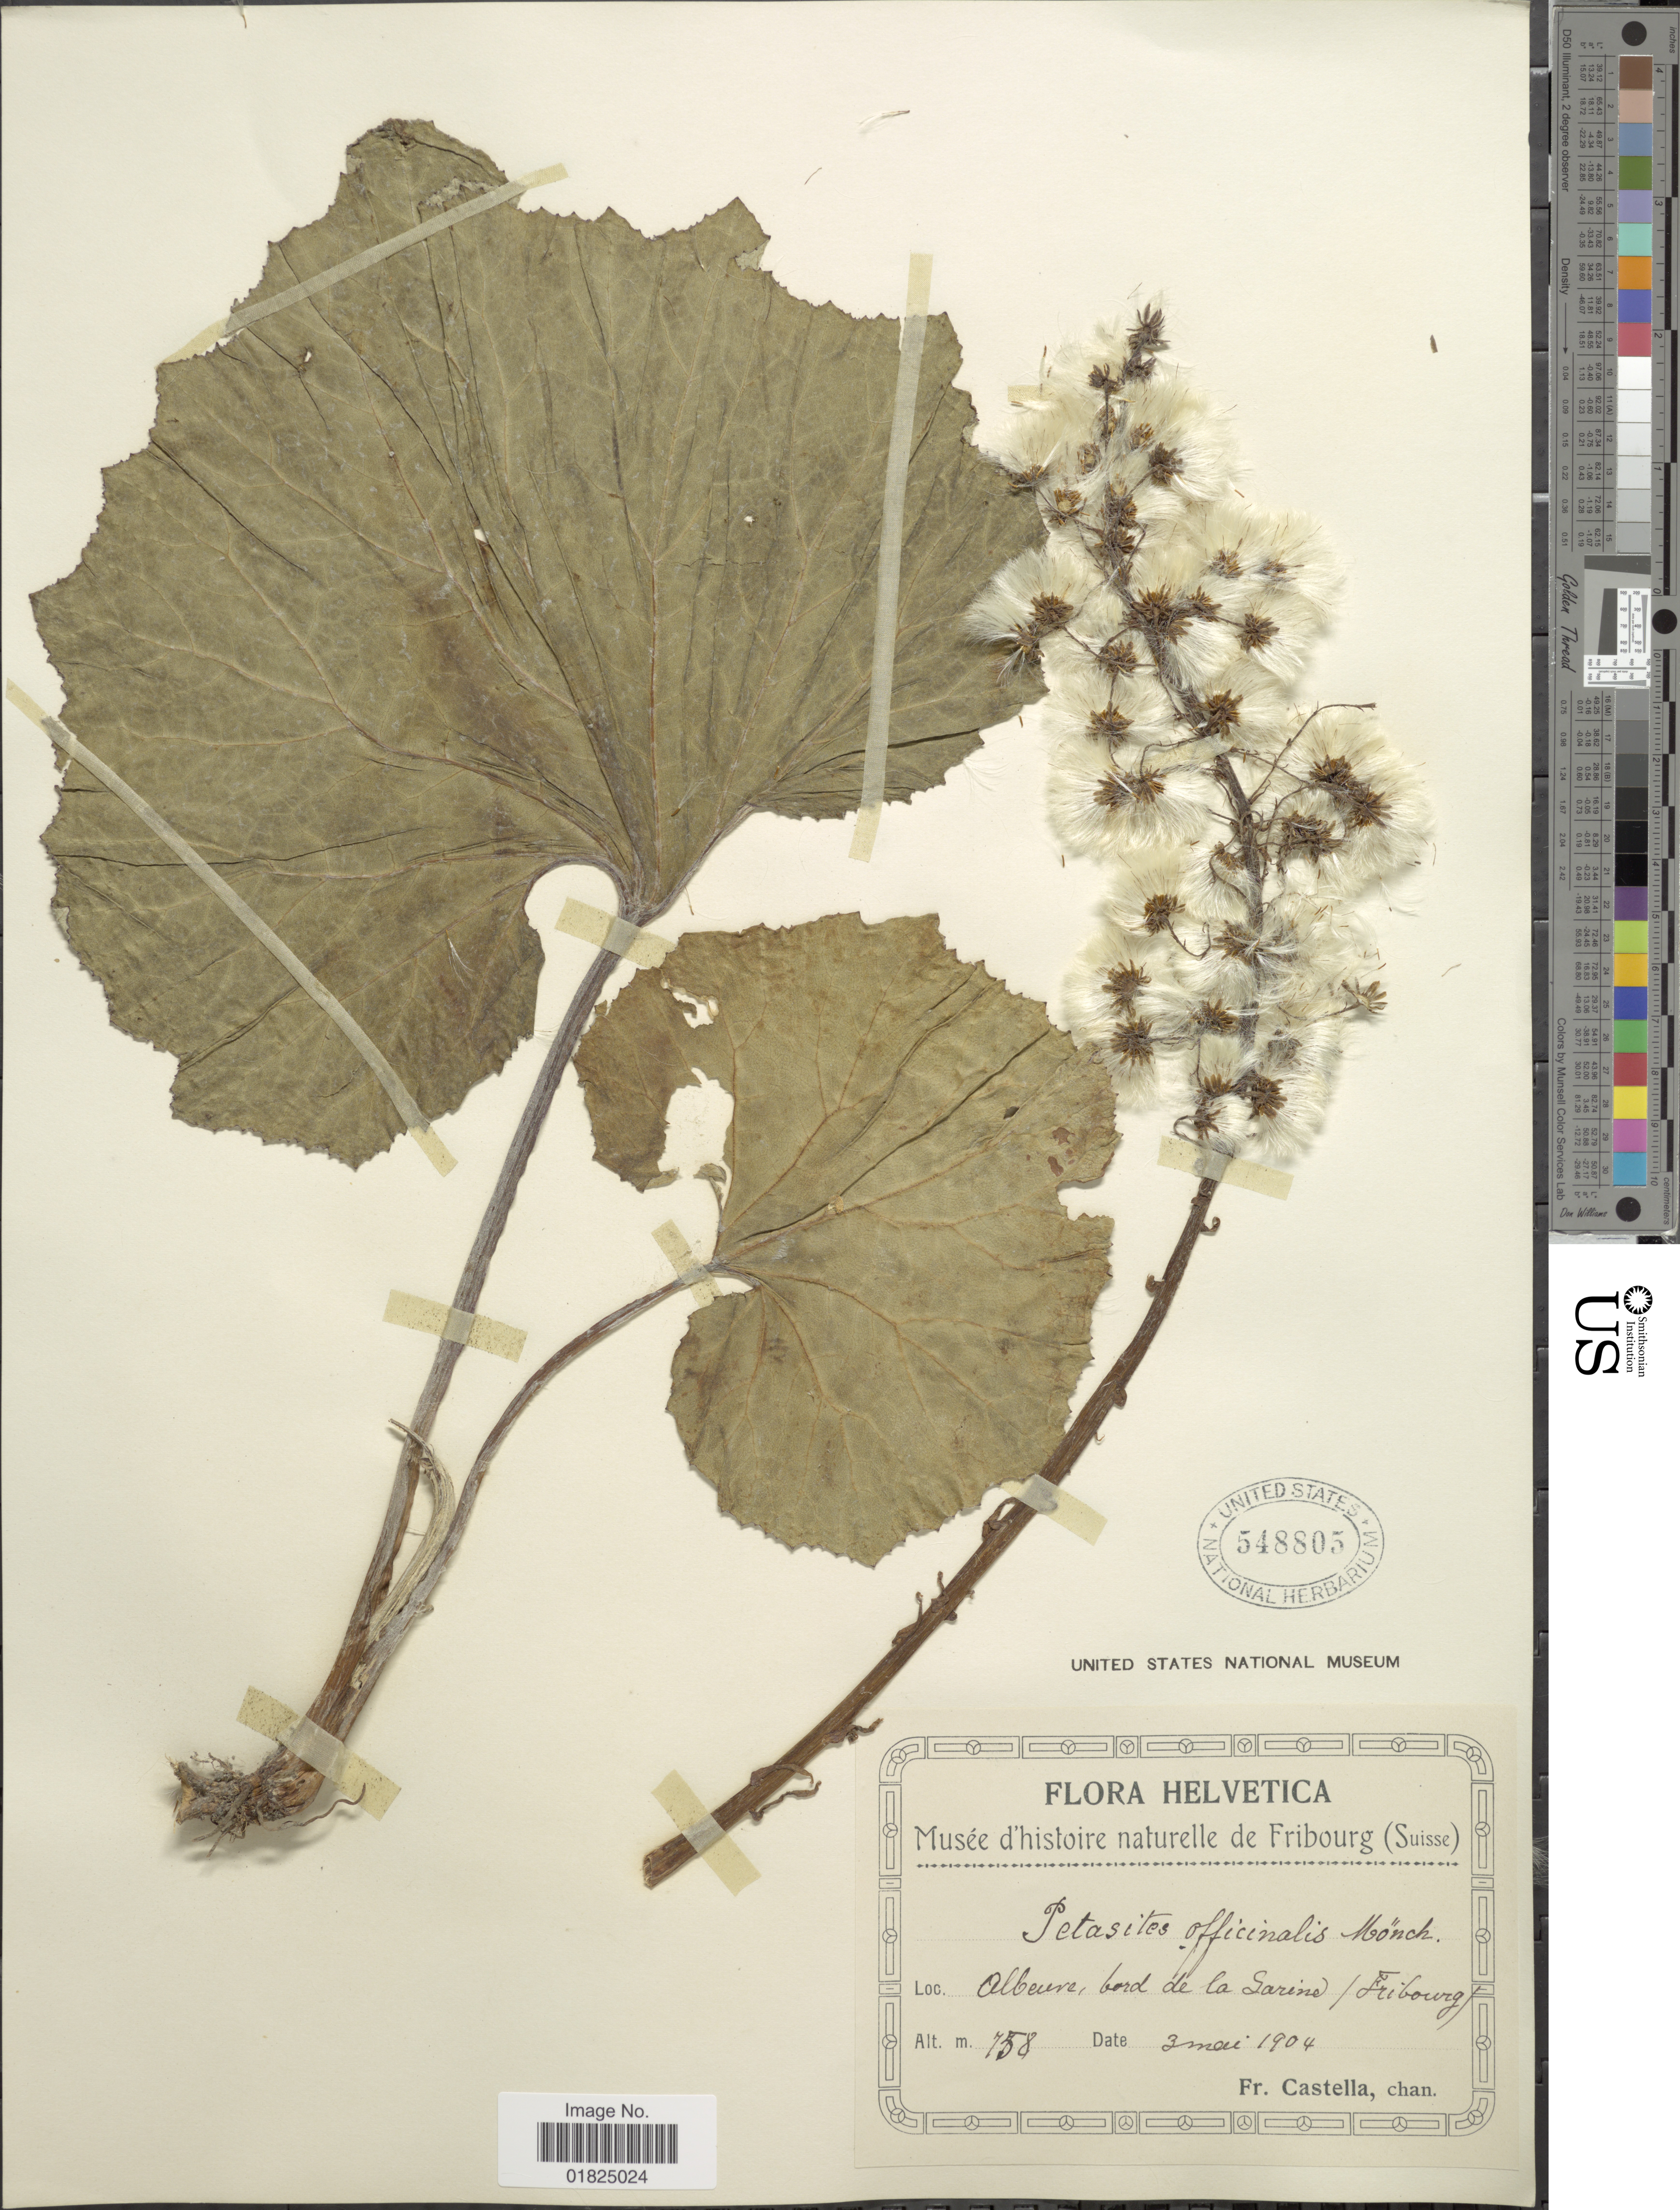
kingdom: Plantae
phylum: Tracheophyta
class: Magnoliopsida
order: Asterales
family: Asteraceae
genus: Petasites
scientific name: Petasites officinalis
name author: L.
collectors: Fr. Castella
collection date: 1904-05-03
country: Switzerland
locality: Helvetica, Albuere, bord de la Garine (Fribourg)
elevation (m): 758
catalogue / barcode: US 548805